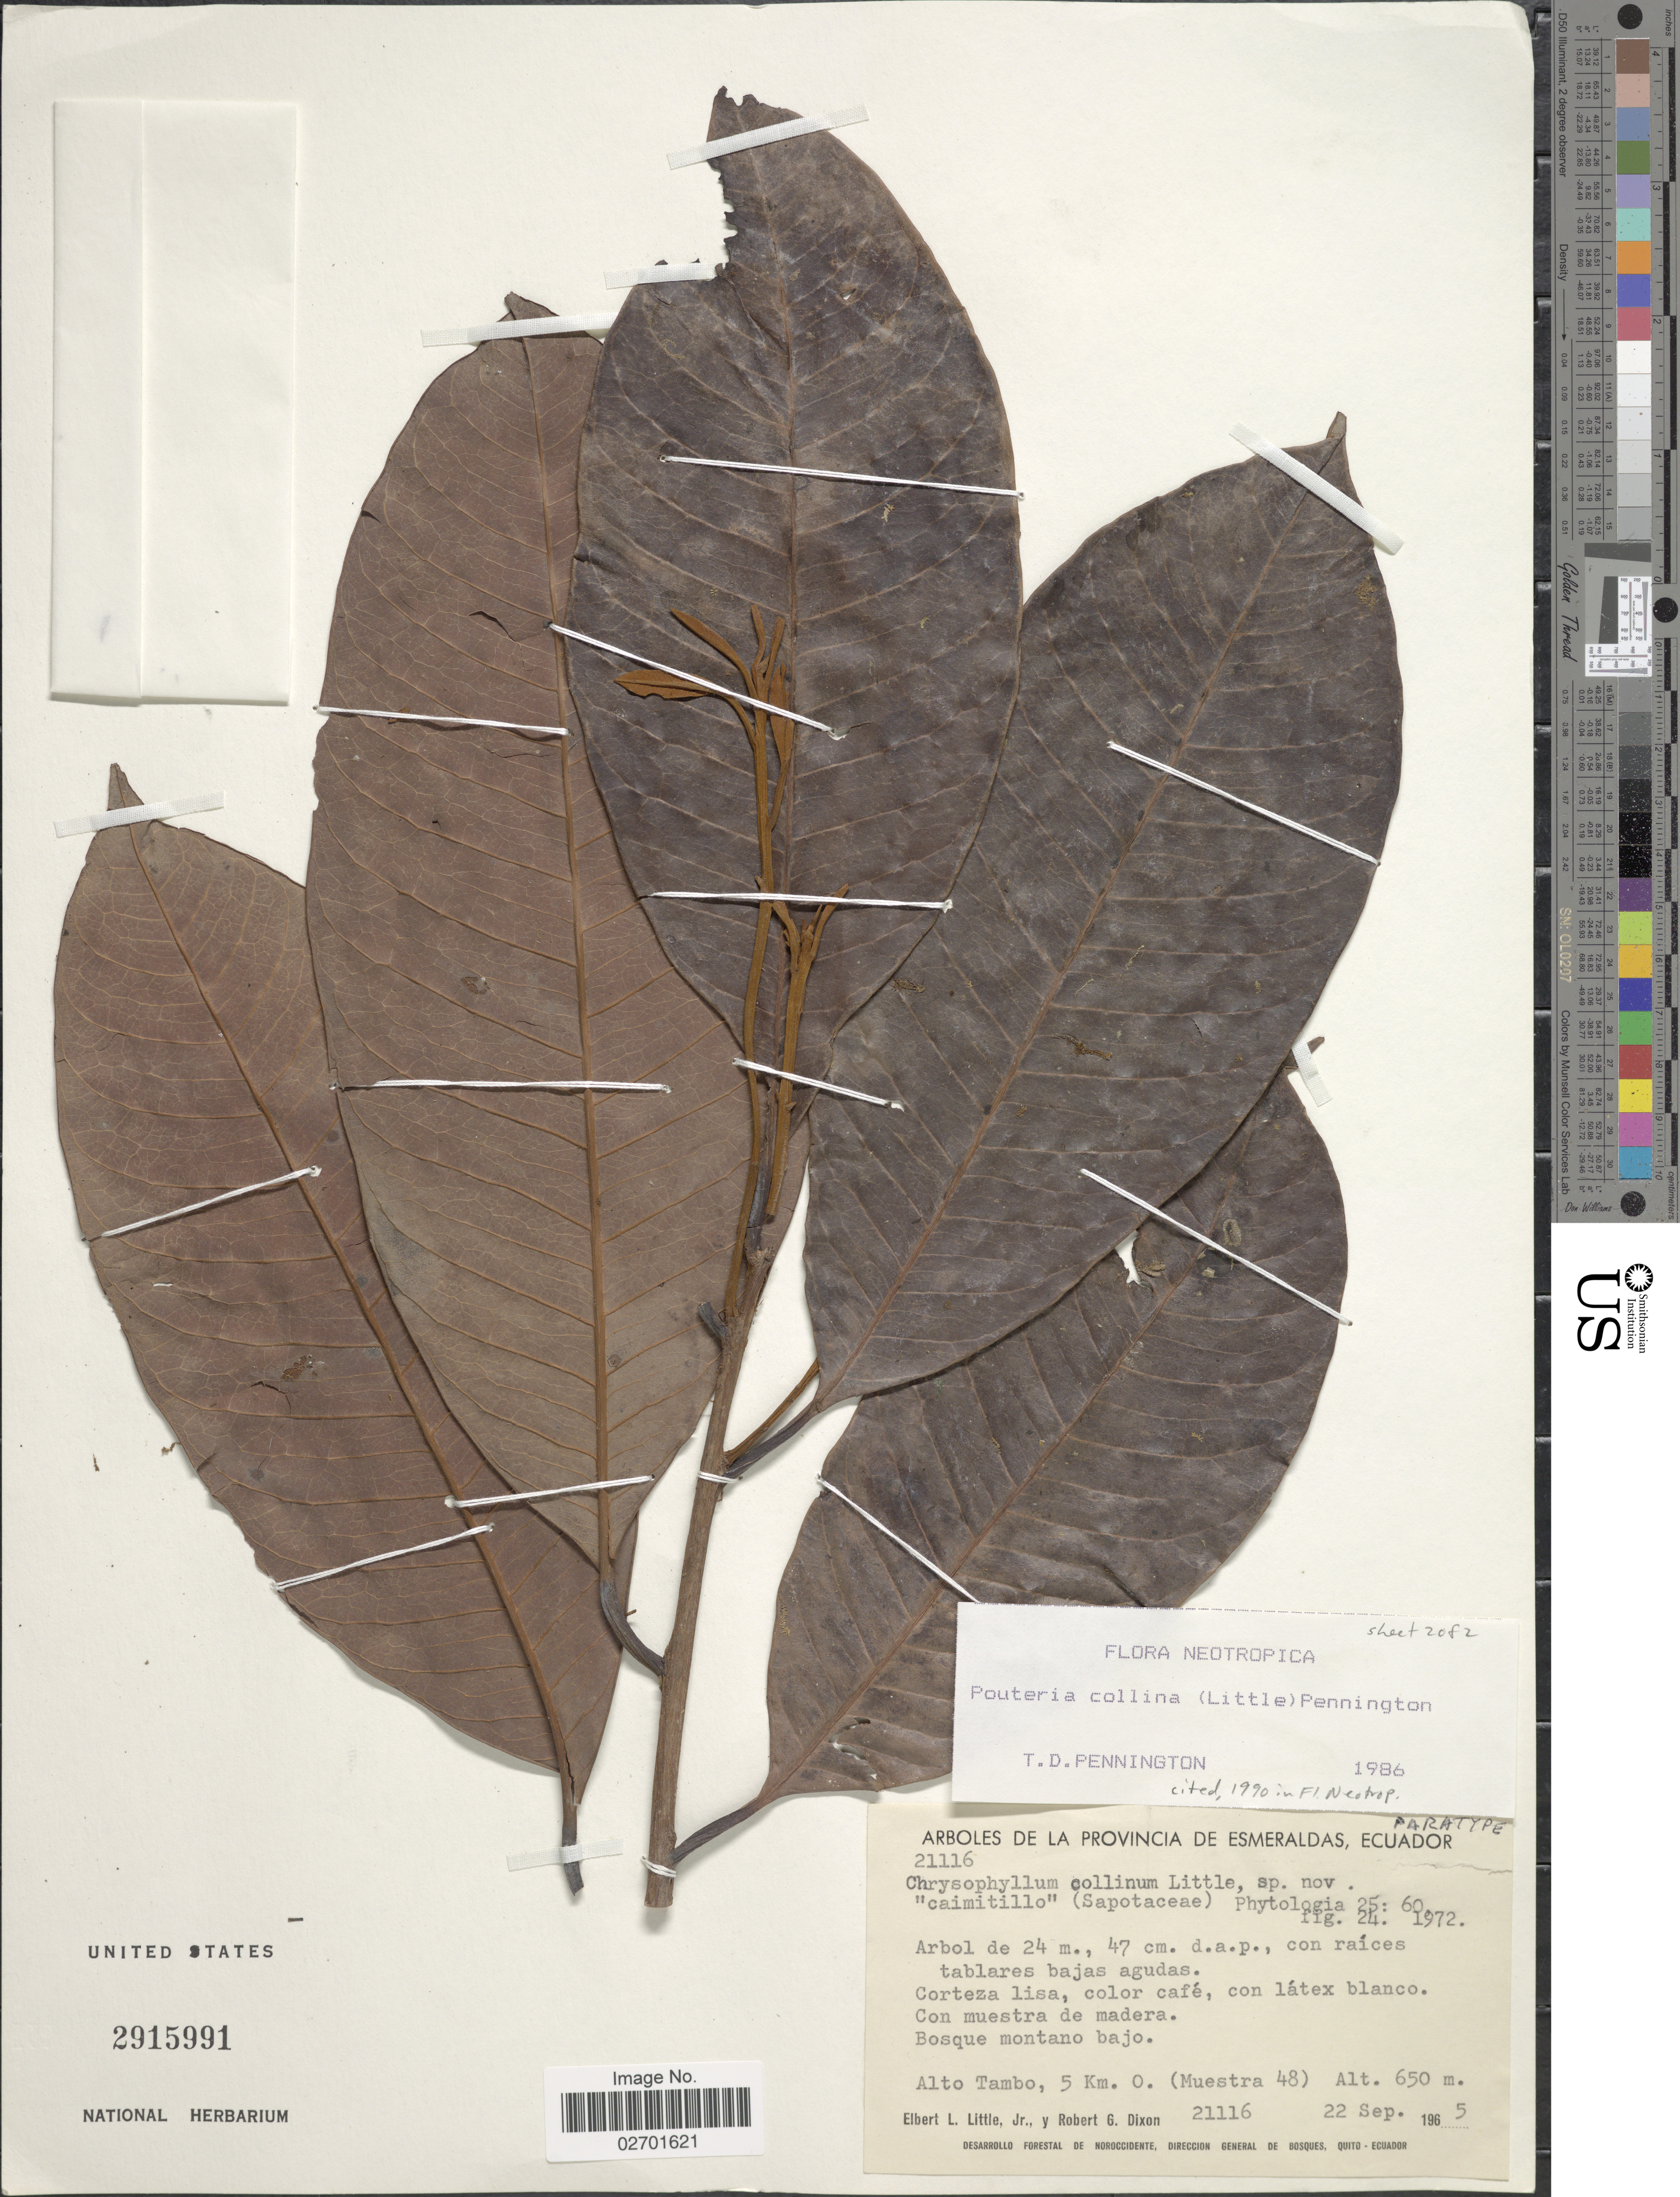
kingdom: Plantae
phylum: Tracheophyta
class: Magnoliopsida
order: Ericales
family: Sapotaceae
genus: Pouteria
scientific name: Pouteria collina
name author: (Little) T.D. Penn.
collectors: E. L. Little & R. G. Dixon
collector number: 21116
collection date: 1965-09-22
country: Ecuador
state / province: Esmeraldas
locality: De La Provincia de Esmeraldas, Ecuador, Alto Tambo, 5 km. O. (Muestra 48)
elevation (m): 650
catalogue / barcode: US 2915991